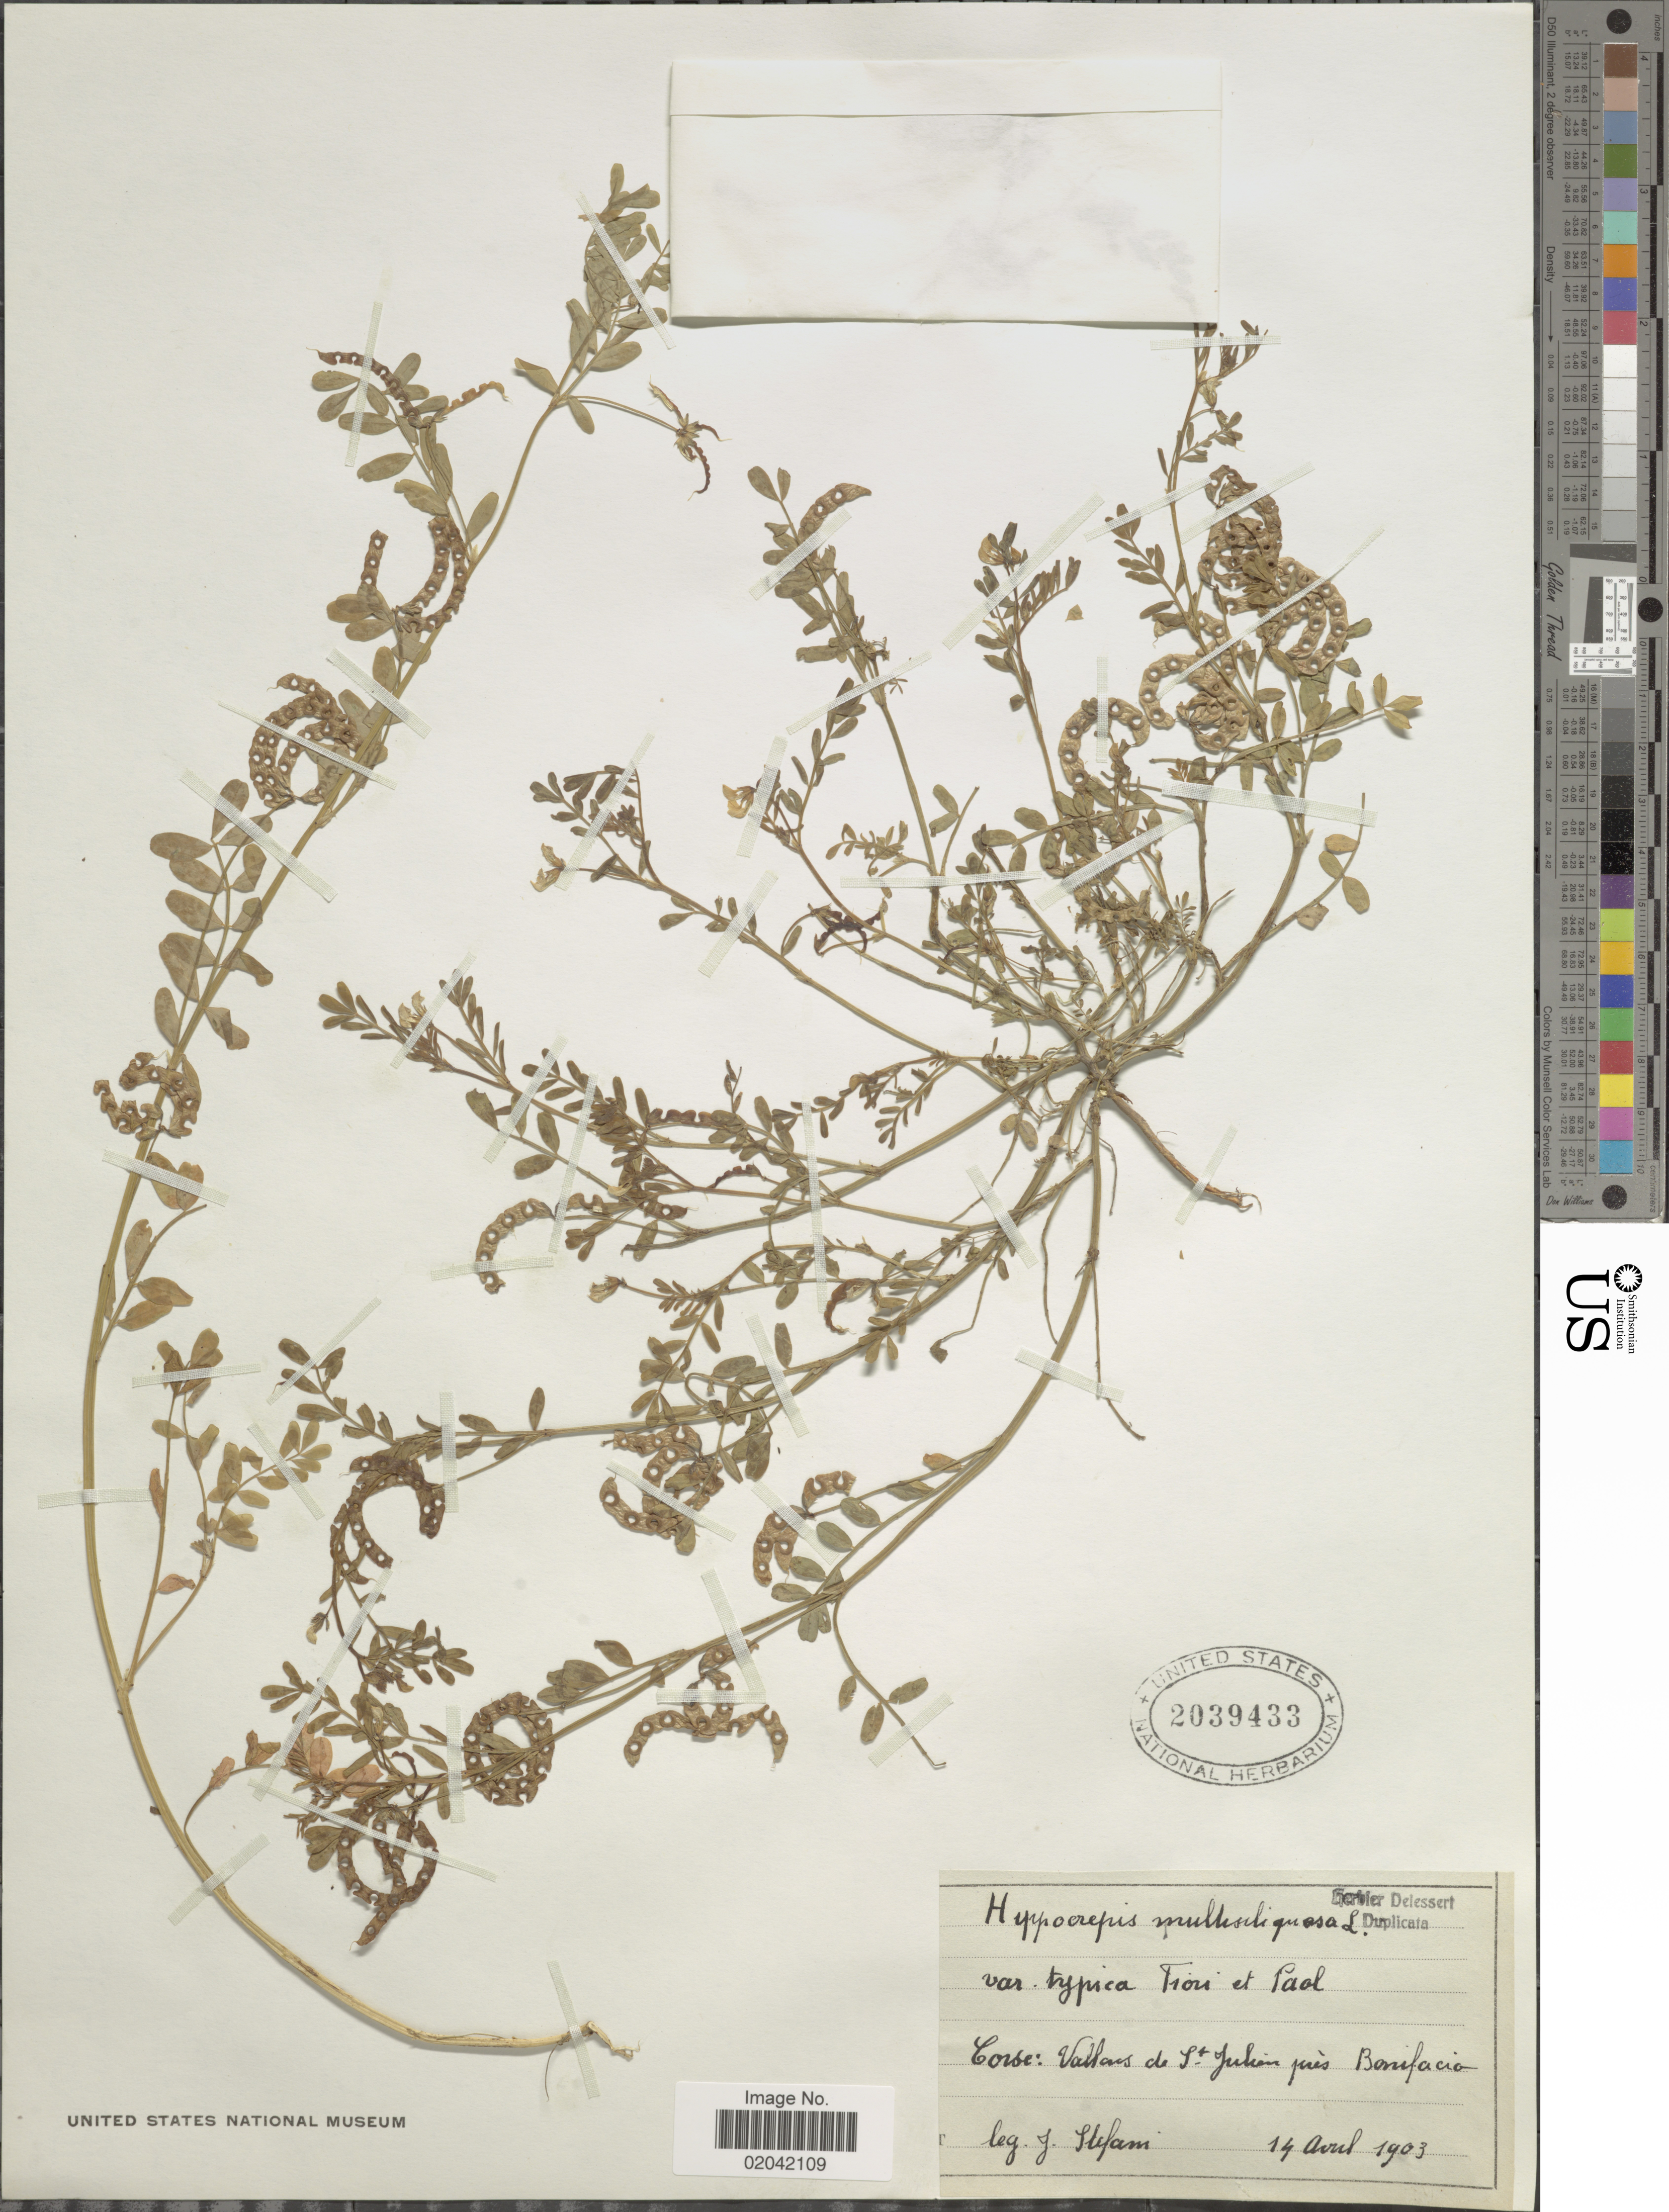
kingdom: Plantae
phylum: Tracheophyta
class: Magnoliopsida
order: Fabales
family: Fabaceae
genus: Hippocrepis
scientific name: Hippocrepis multisiliquosa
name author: L.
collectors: J. Stefani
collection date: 1903-04-14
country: France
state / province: Corsica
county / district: Corse-du-Sud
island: Corse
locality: Corse: Vallons de St Julien pres Bonfacio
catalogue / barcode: US 2039433